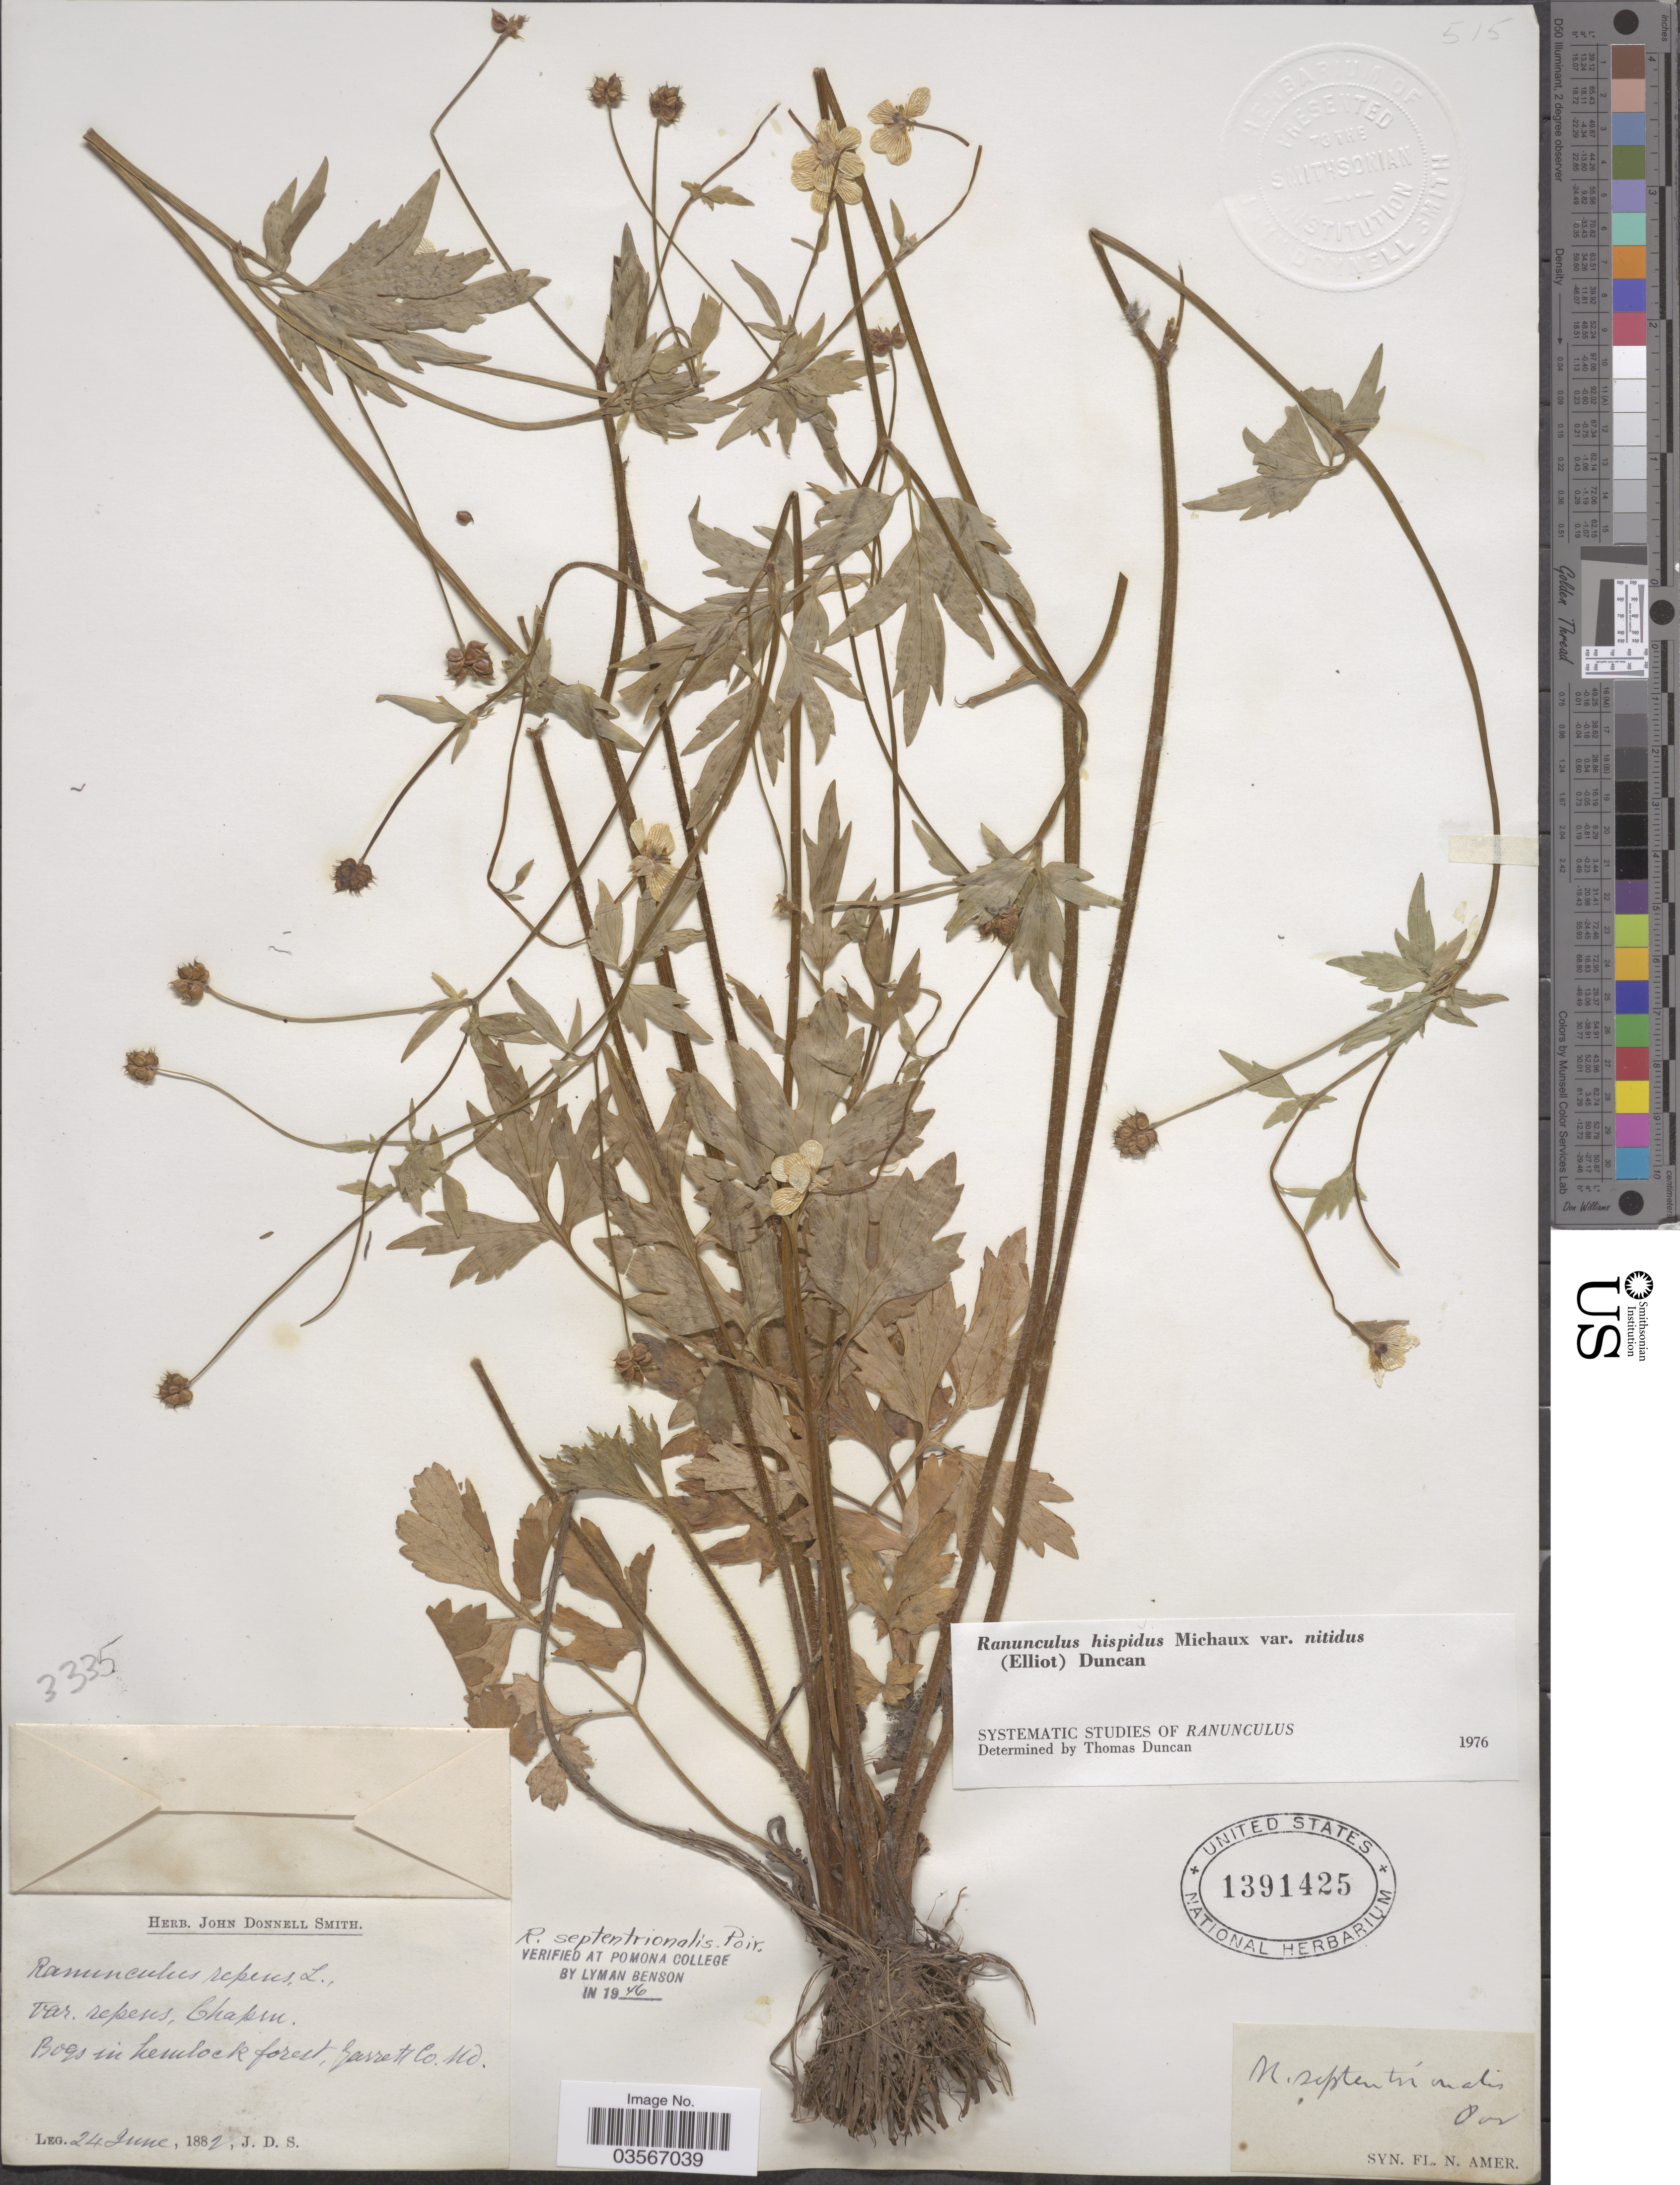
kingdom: Plantae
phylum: Tracheophyta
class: Magnoliopsida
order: Ranunculales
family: Ranunculaceae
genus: Ranunculus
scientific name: Ranunculus hispidus var. nitidus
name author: (Chapm.) T. Duncan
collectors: J. Donnell Smith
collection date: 1882-06-24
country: United States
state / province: Maryland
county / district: Garrett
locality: Bogs in hemlock forest, Garrett Co.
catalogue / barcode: US 1391425